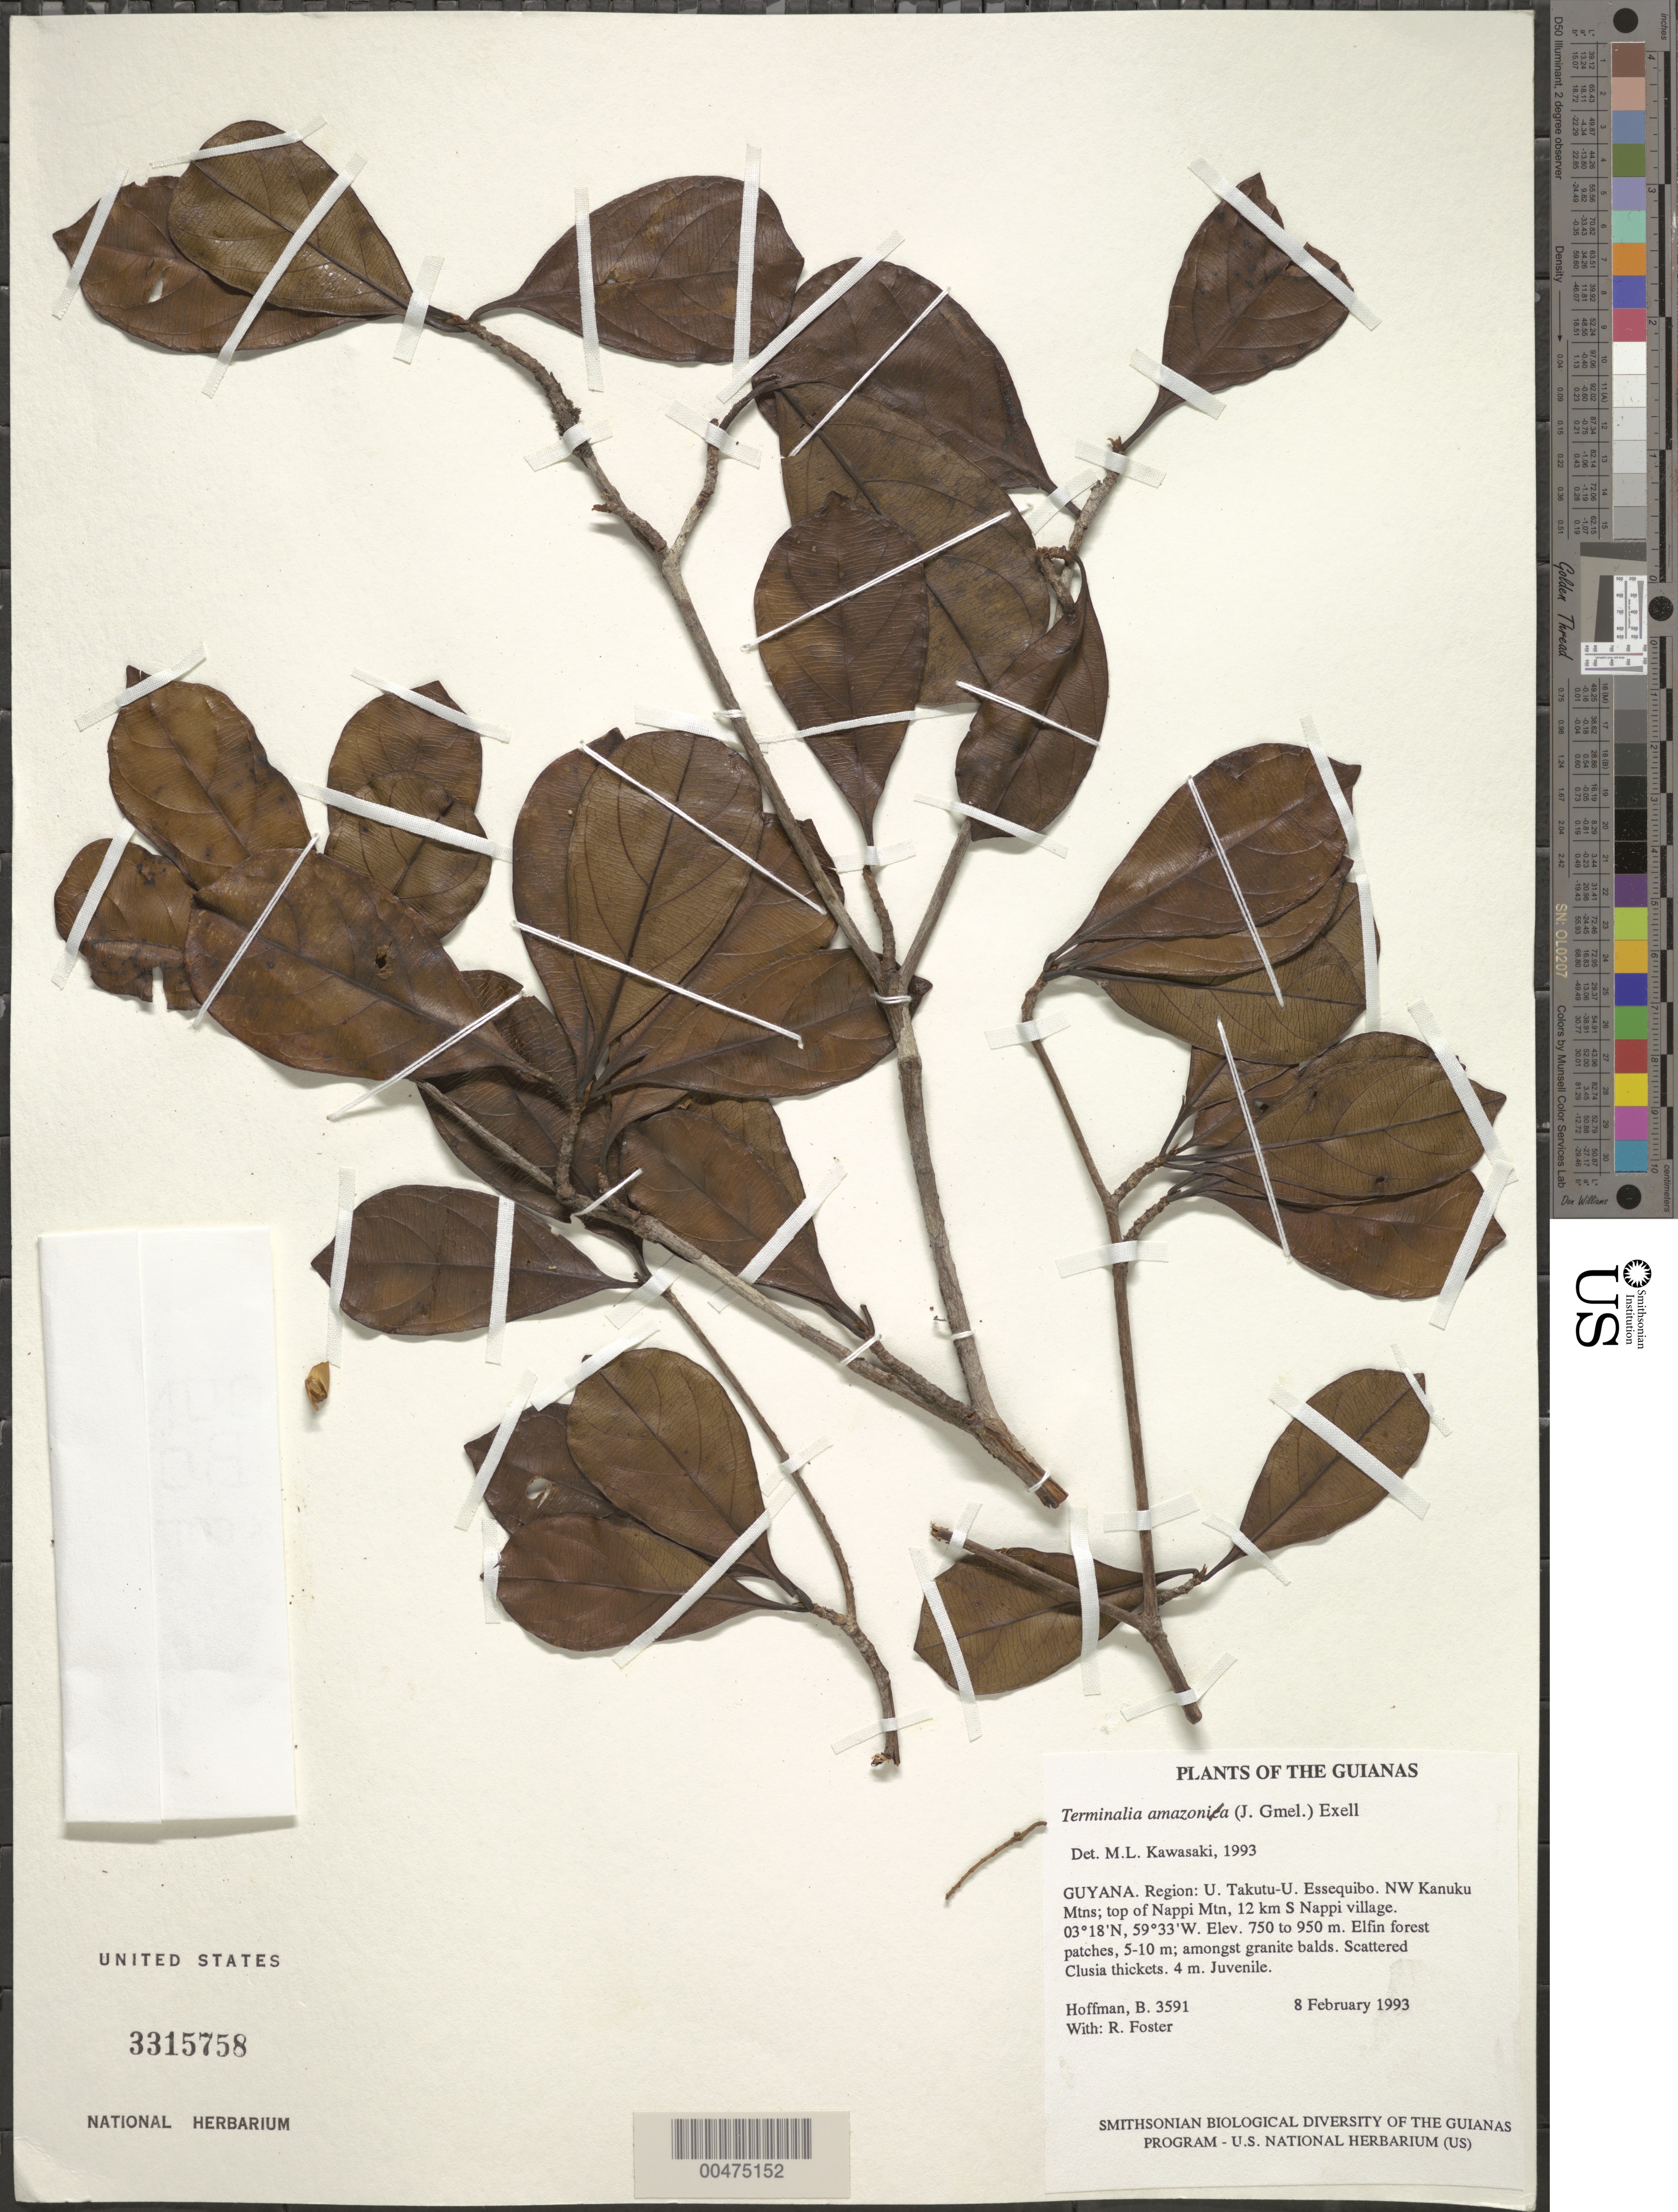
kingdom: Plantae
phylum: Tracheophyta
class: Magnoliopsida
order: Myrtales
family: Combretaceae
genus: Terminalia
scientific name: Terminalia amazonia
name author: (J.F. Gmel.) Exell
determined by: Kawasaki, María L.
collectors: B. Hoffman & R. Foster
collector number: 3591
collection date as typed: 8 February 1993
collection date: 1993-02-08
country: Guyana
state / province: U. Takutu-U. Essequibo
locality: NW Kanuku Mountains; top of Nappi Mountain, 12 km S of Nappi village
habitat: Elfin forest patches, 5-10 m; amongst granite balds. Scattered Clusia thickets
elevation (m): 750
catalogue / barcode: US 3315758